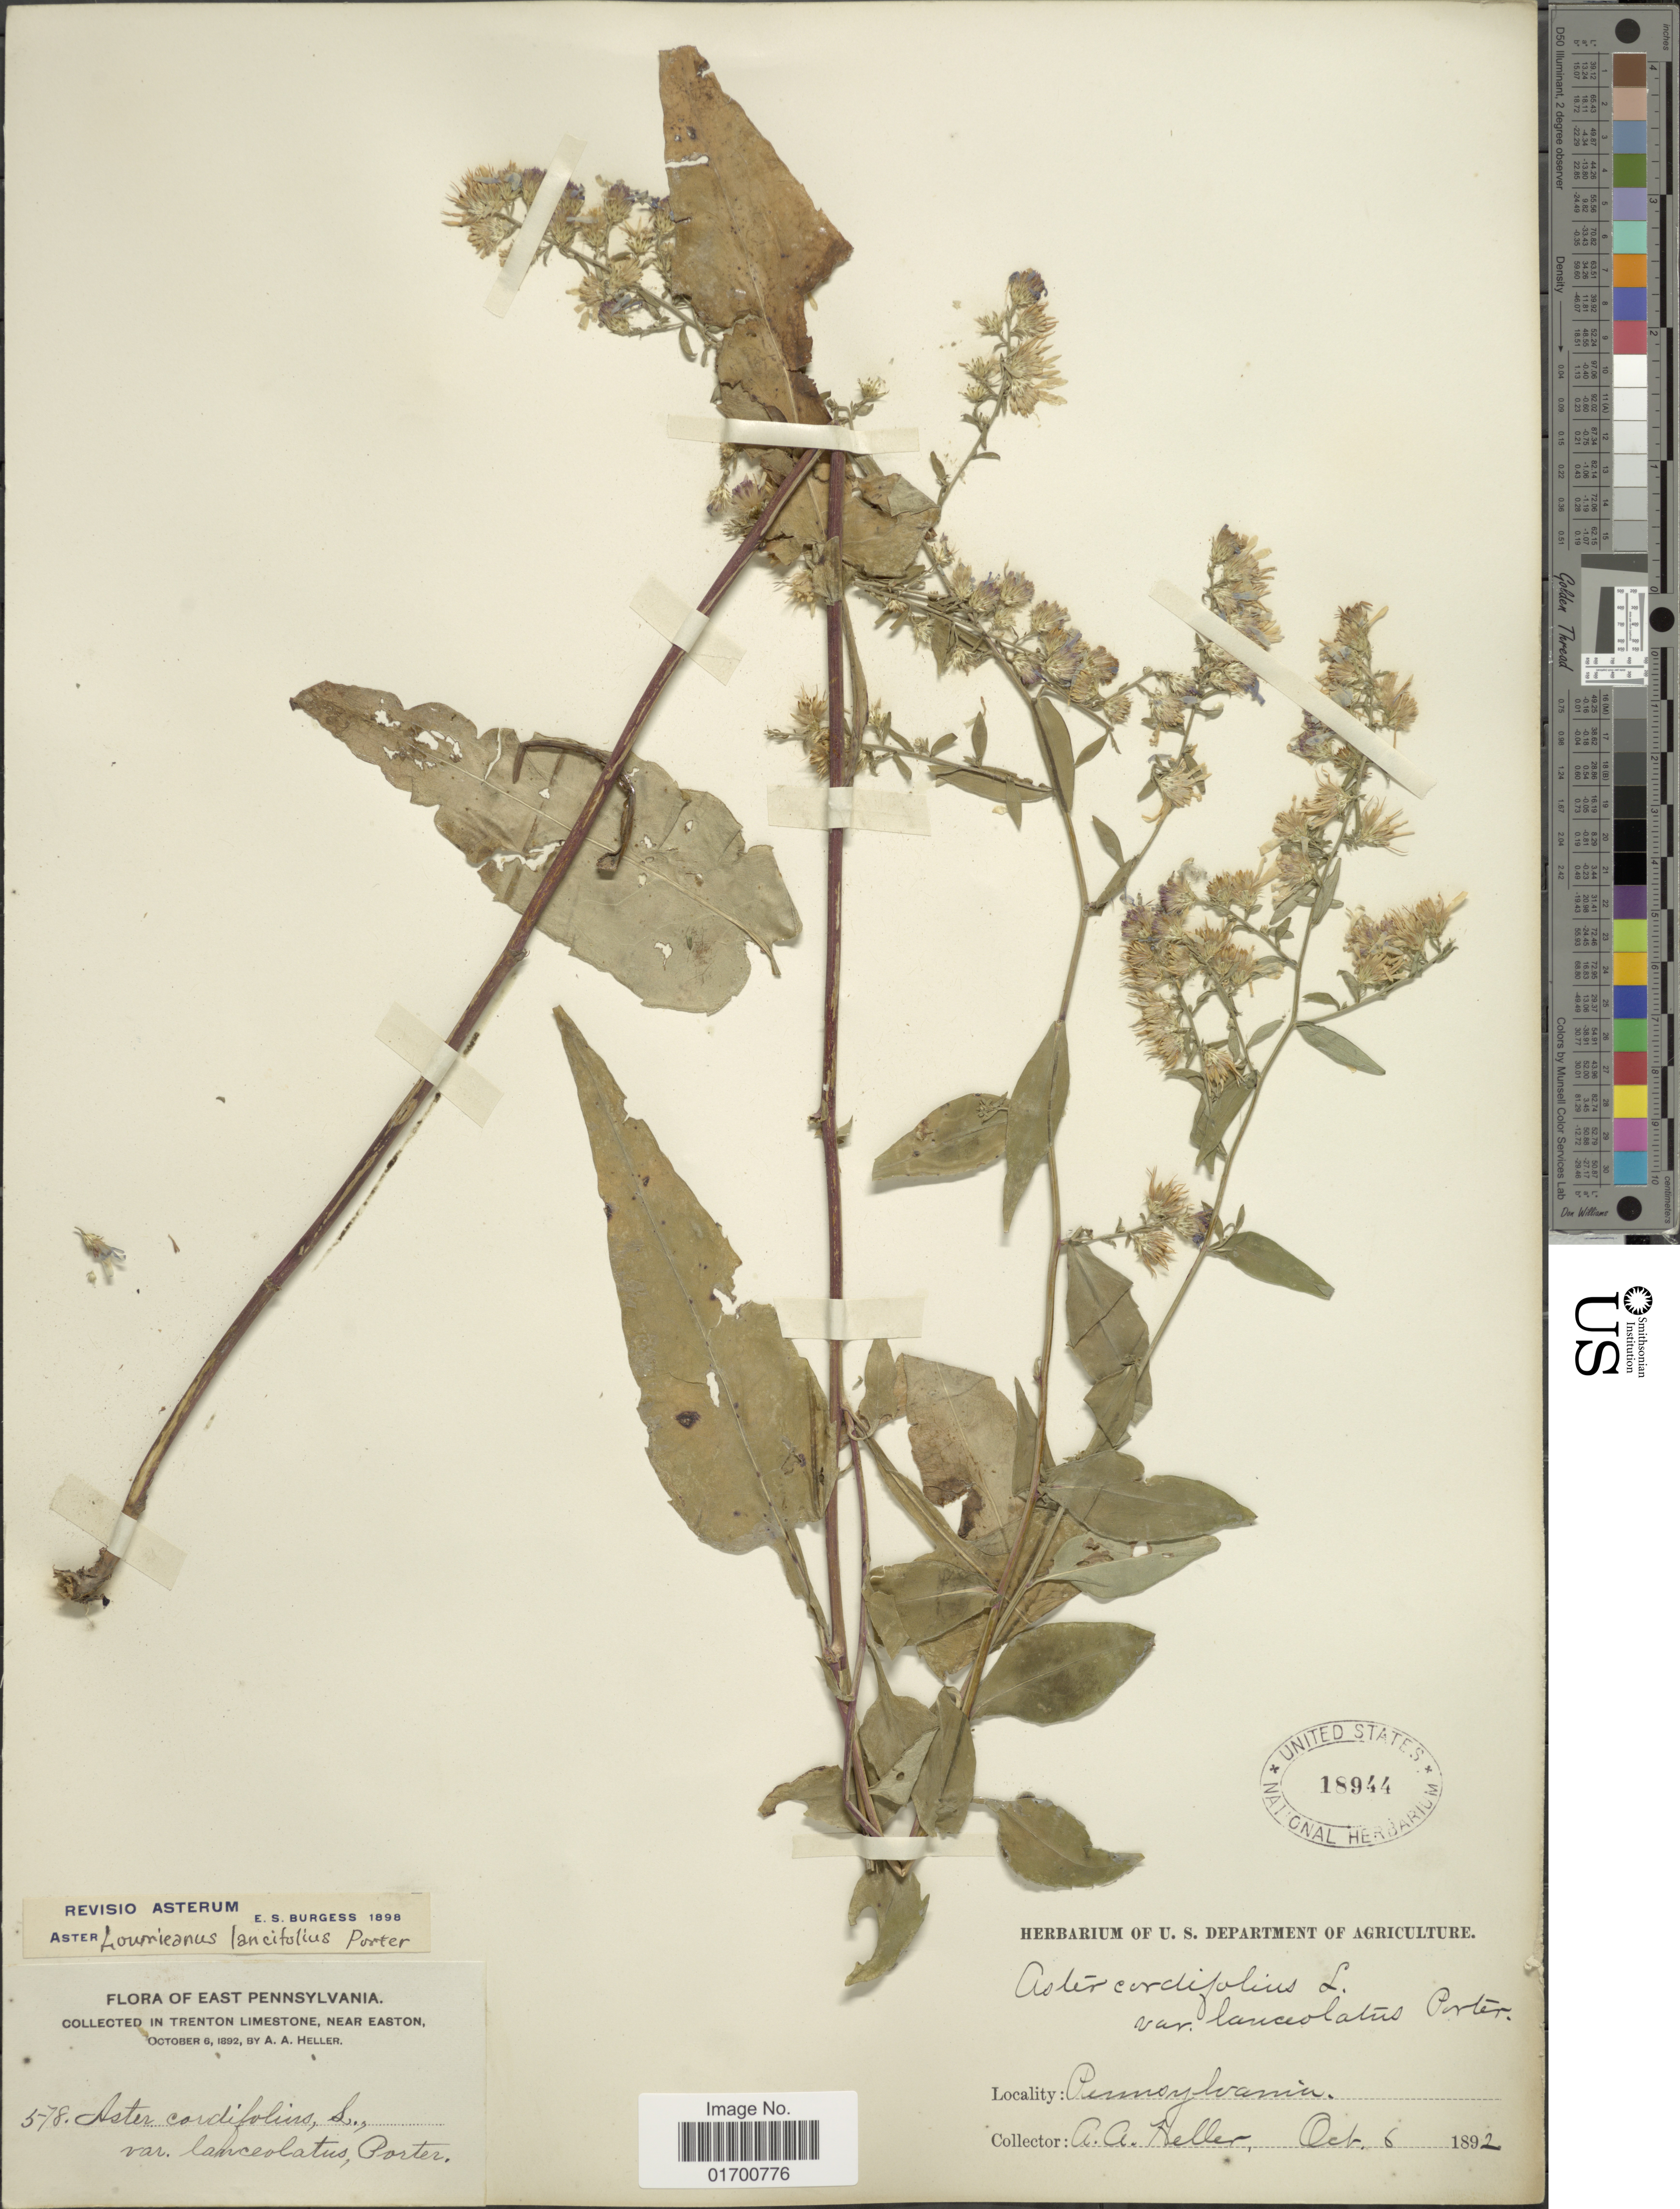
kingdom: Plantae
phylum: Tracheophyta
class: Magnoliopsida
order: Asterales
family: Asteraceae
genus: Symphyotrichum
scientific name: Symphyotrichum lowrieanum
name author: (Porter) G.L. Nesom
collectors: A. A. Heller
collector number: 578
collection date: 1892-10-06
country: United States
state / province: Pennsylvania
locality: East Pennsylvania, In Trenton Limestone, Near Easton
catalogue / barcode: US 18944